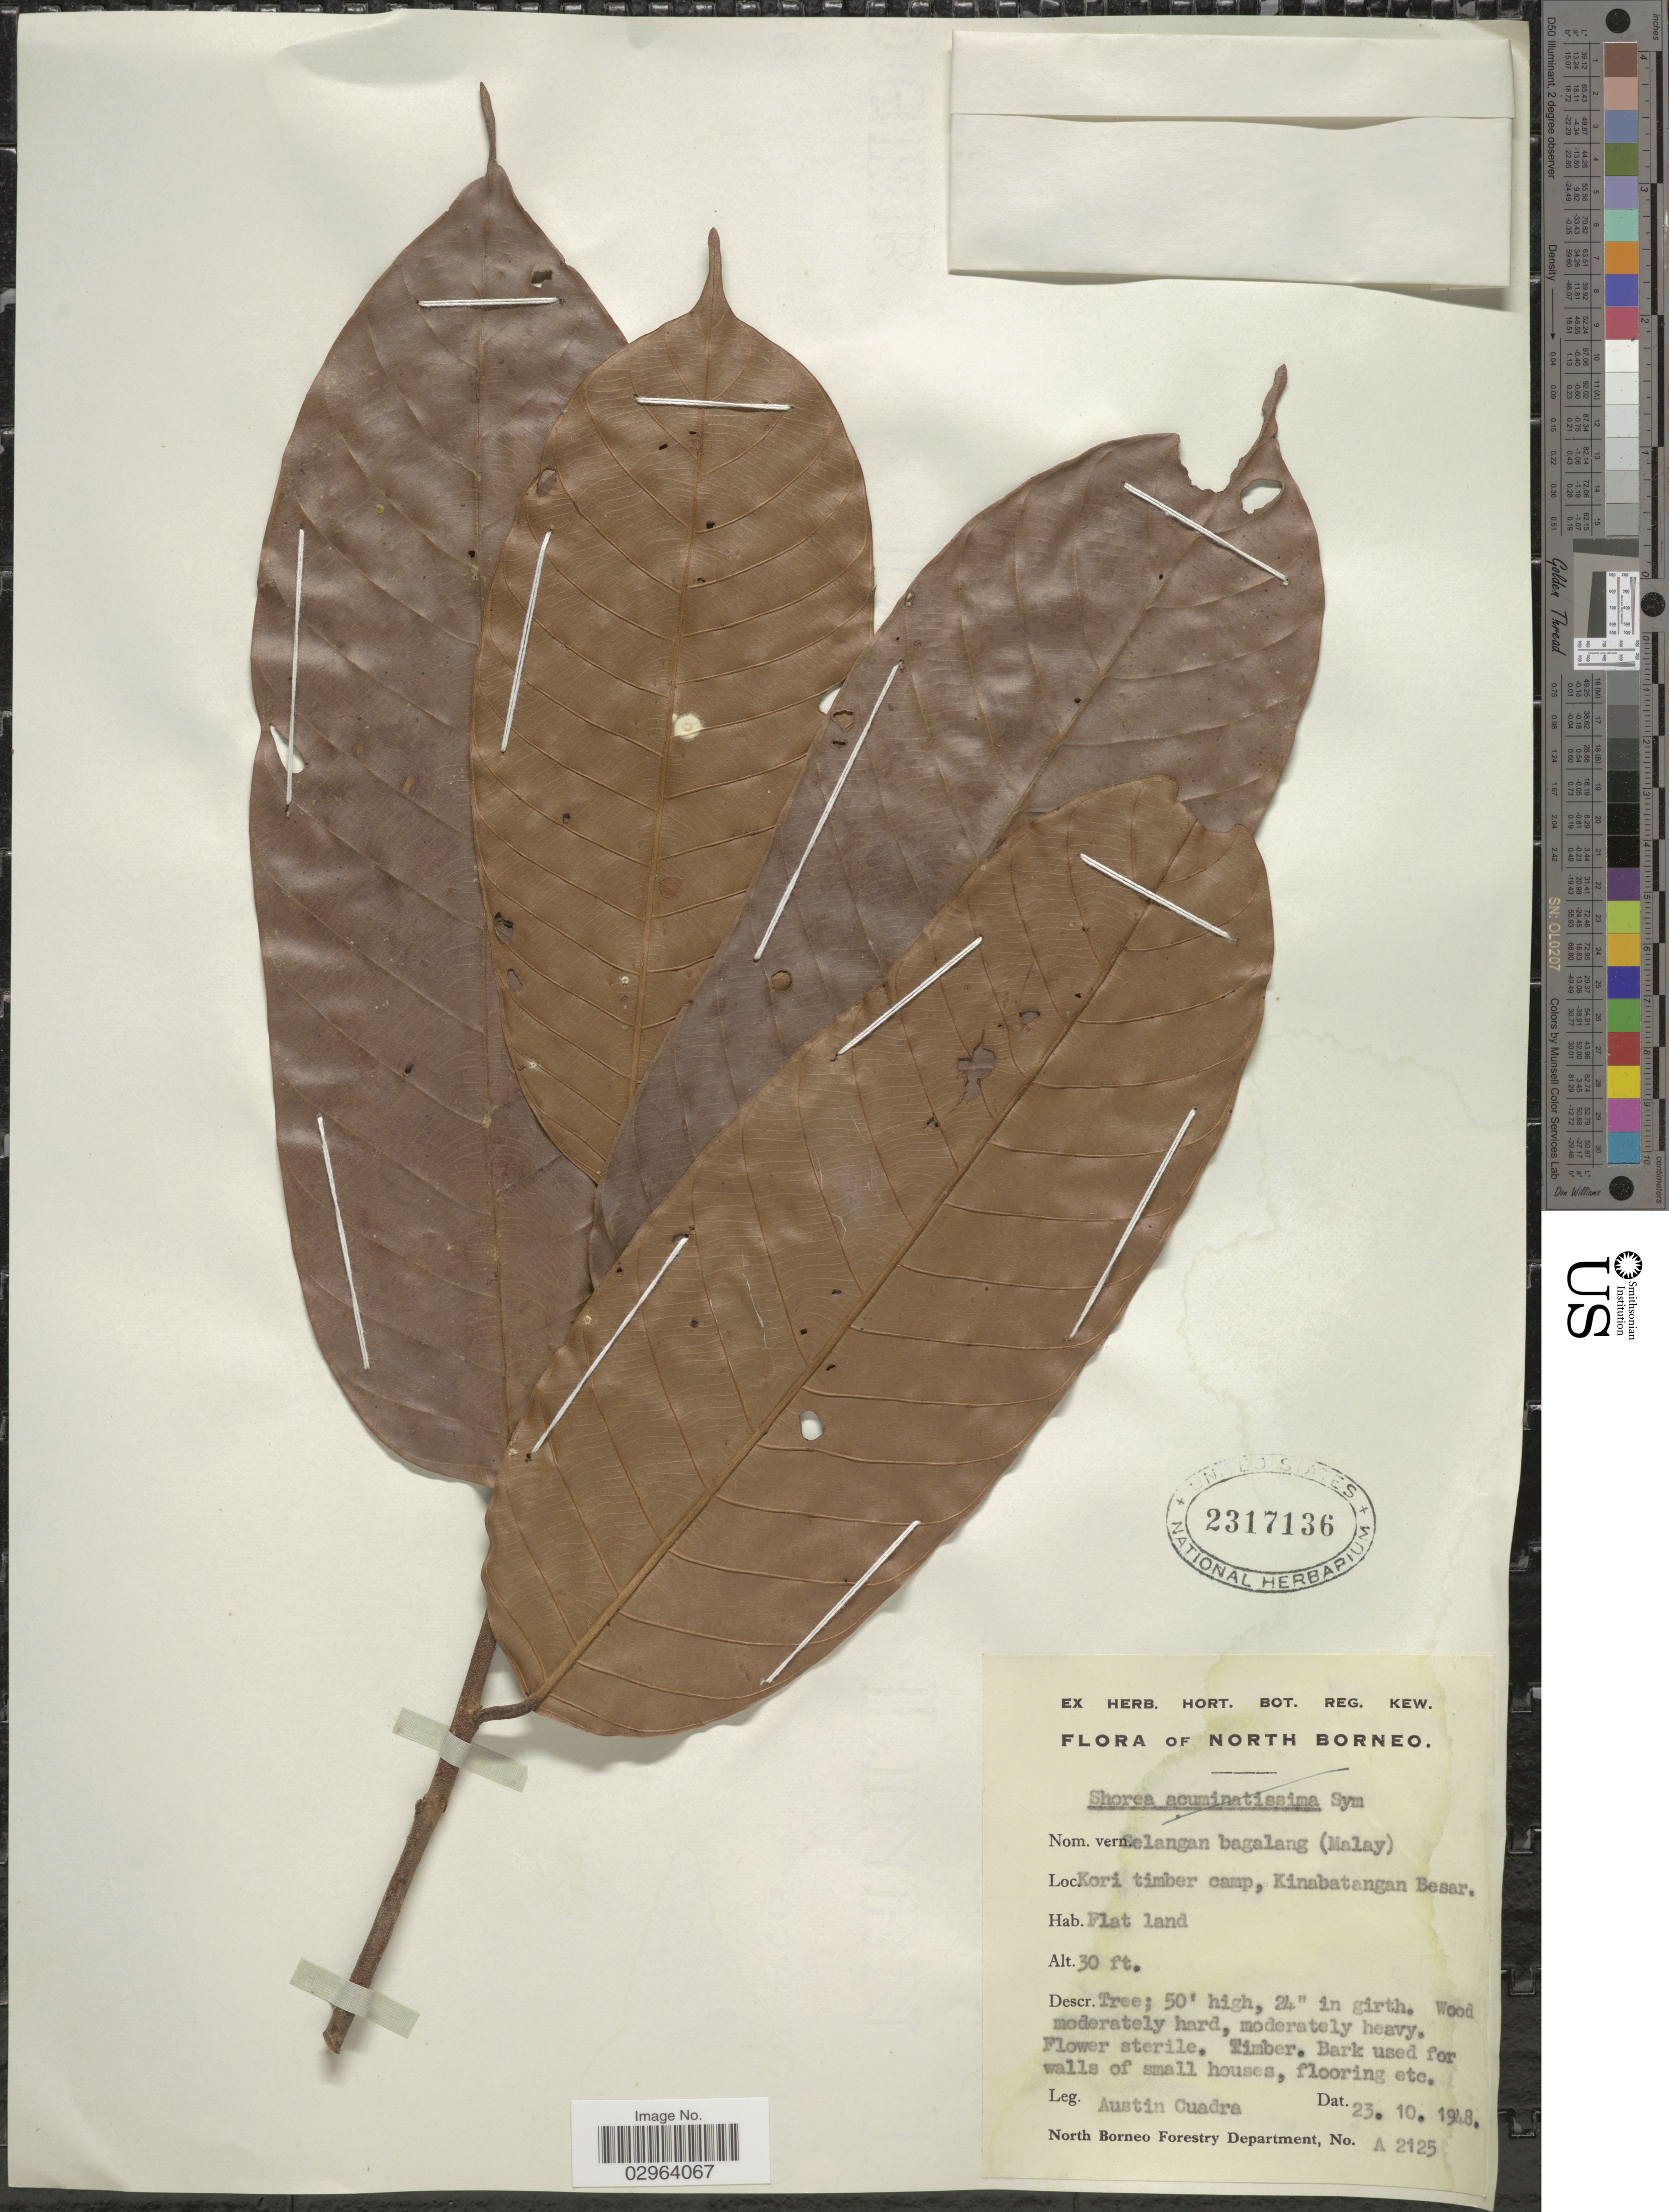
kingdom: Plantae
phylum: Tracheophyta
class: Magnoliopsida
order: Malvales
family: Dipterocarpaceae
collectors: A. Cuadra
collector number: A 2125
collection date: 1948-10-23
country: Malaysia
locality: North Borneo. Kori timber camp, Kinabatangan Besar.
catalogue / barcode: US 2317136